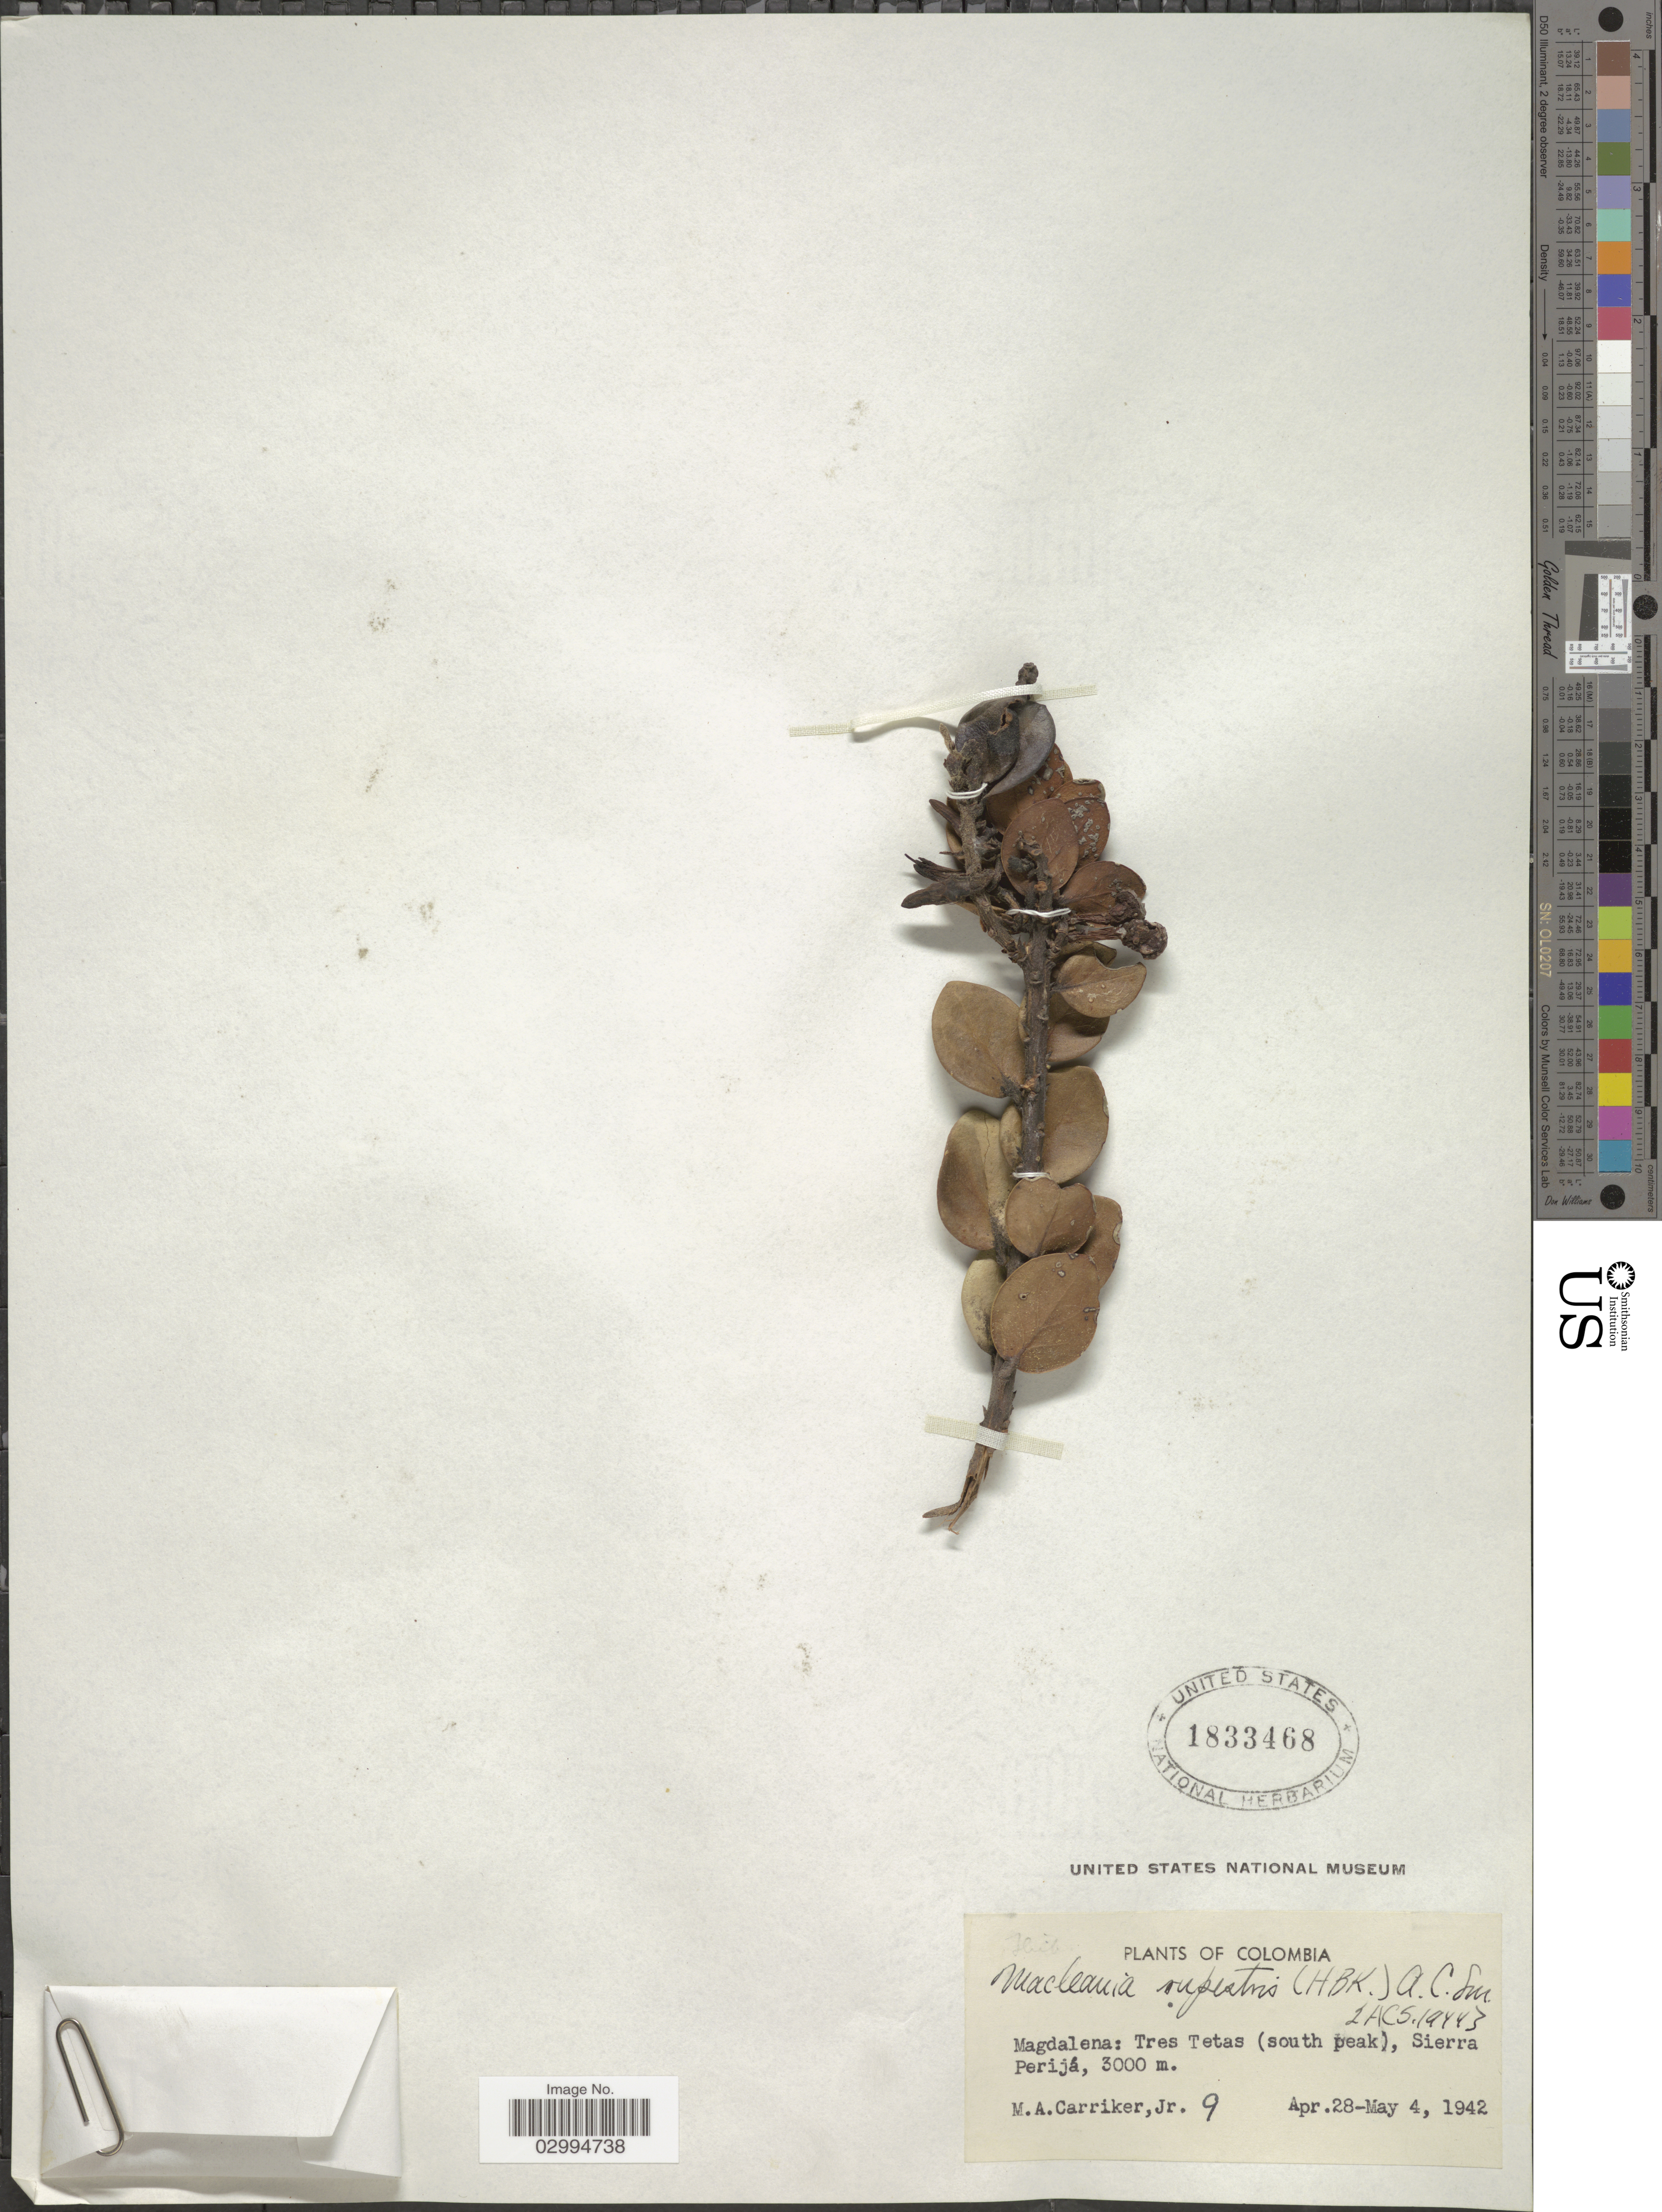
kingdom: Plantae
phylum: Tracheophyta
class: Magnoliopsida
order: Ericales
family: Ericaceae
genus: Macleania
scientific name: Macleania rupestris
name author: (Kunth) A.C. Sm.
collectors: M. A. Carriker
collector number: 9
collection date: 1942-04-28/1942-05-04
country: Colombia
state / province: Magdalena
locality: Tres Tetas (south peak), Sierra Perijá.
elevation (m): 3000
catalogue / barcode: US 1833468